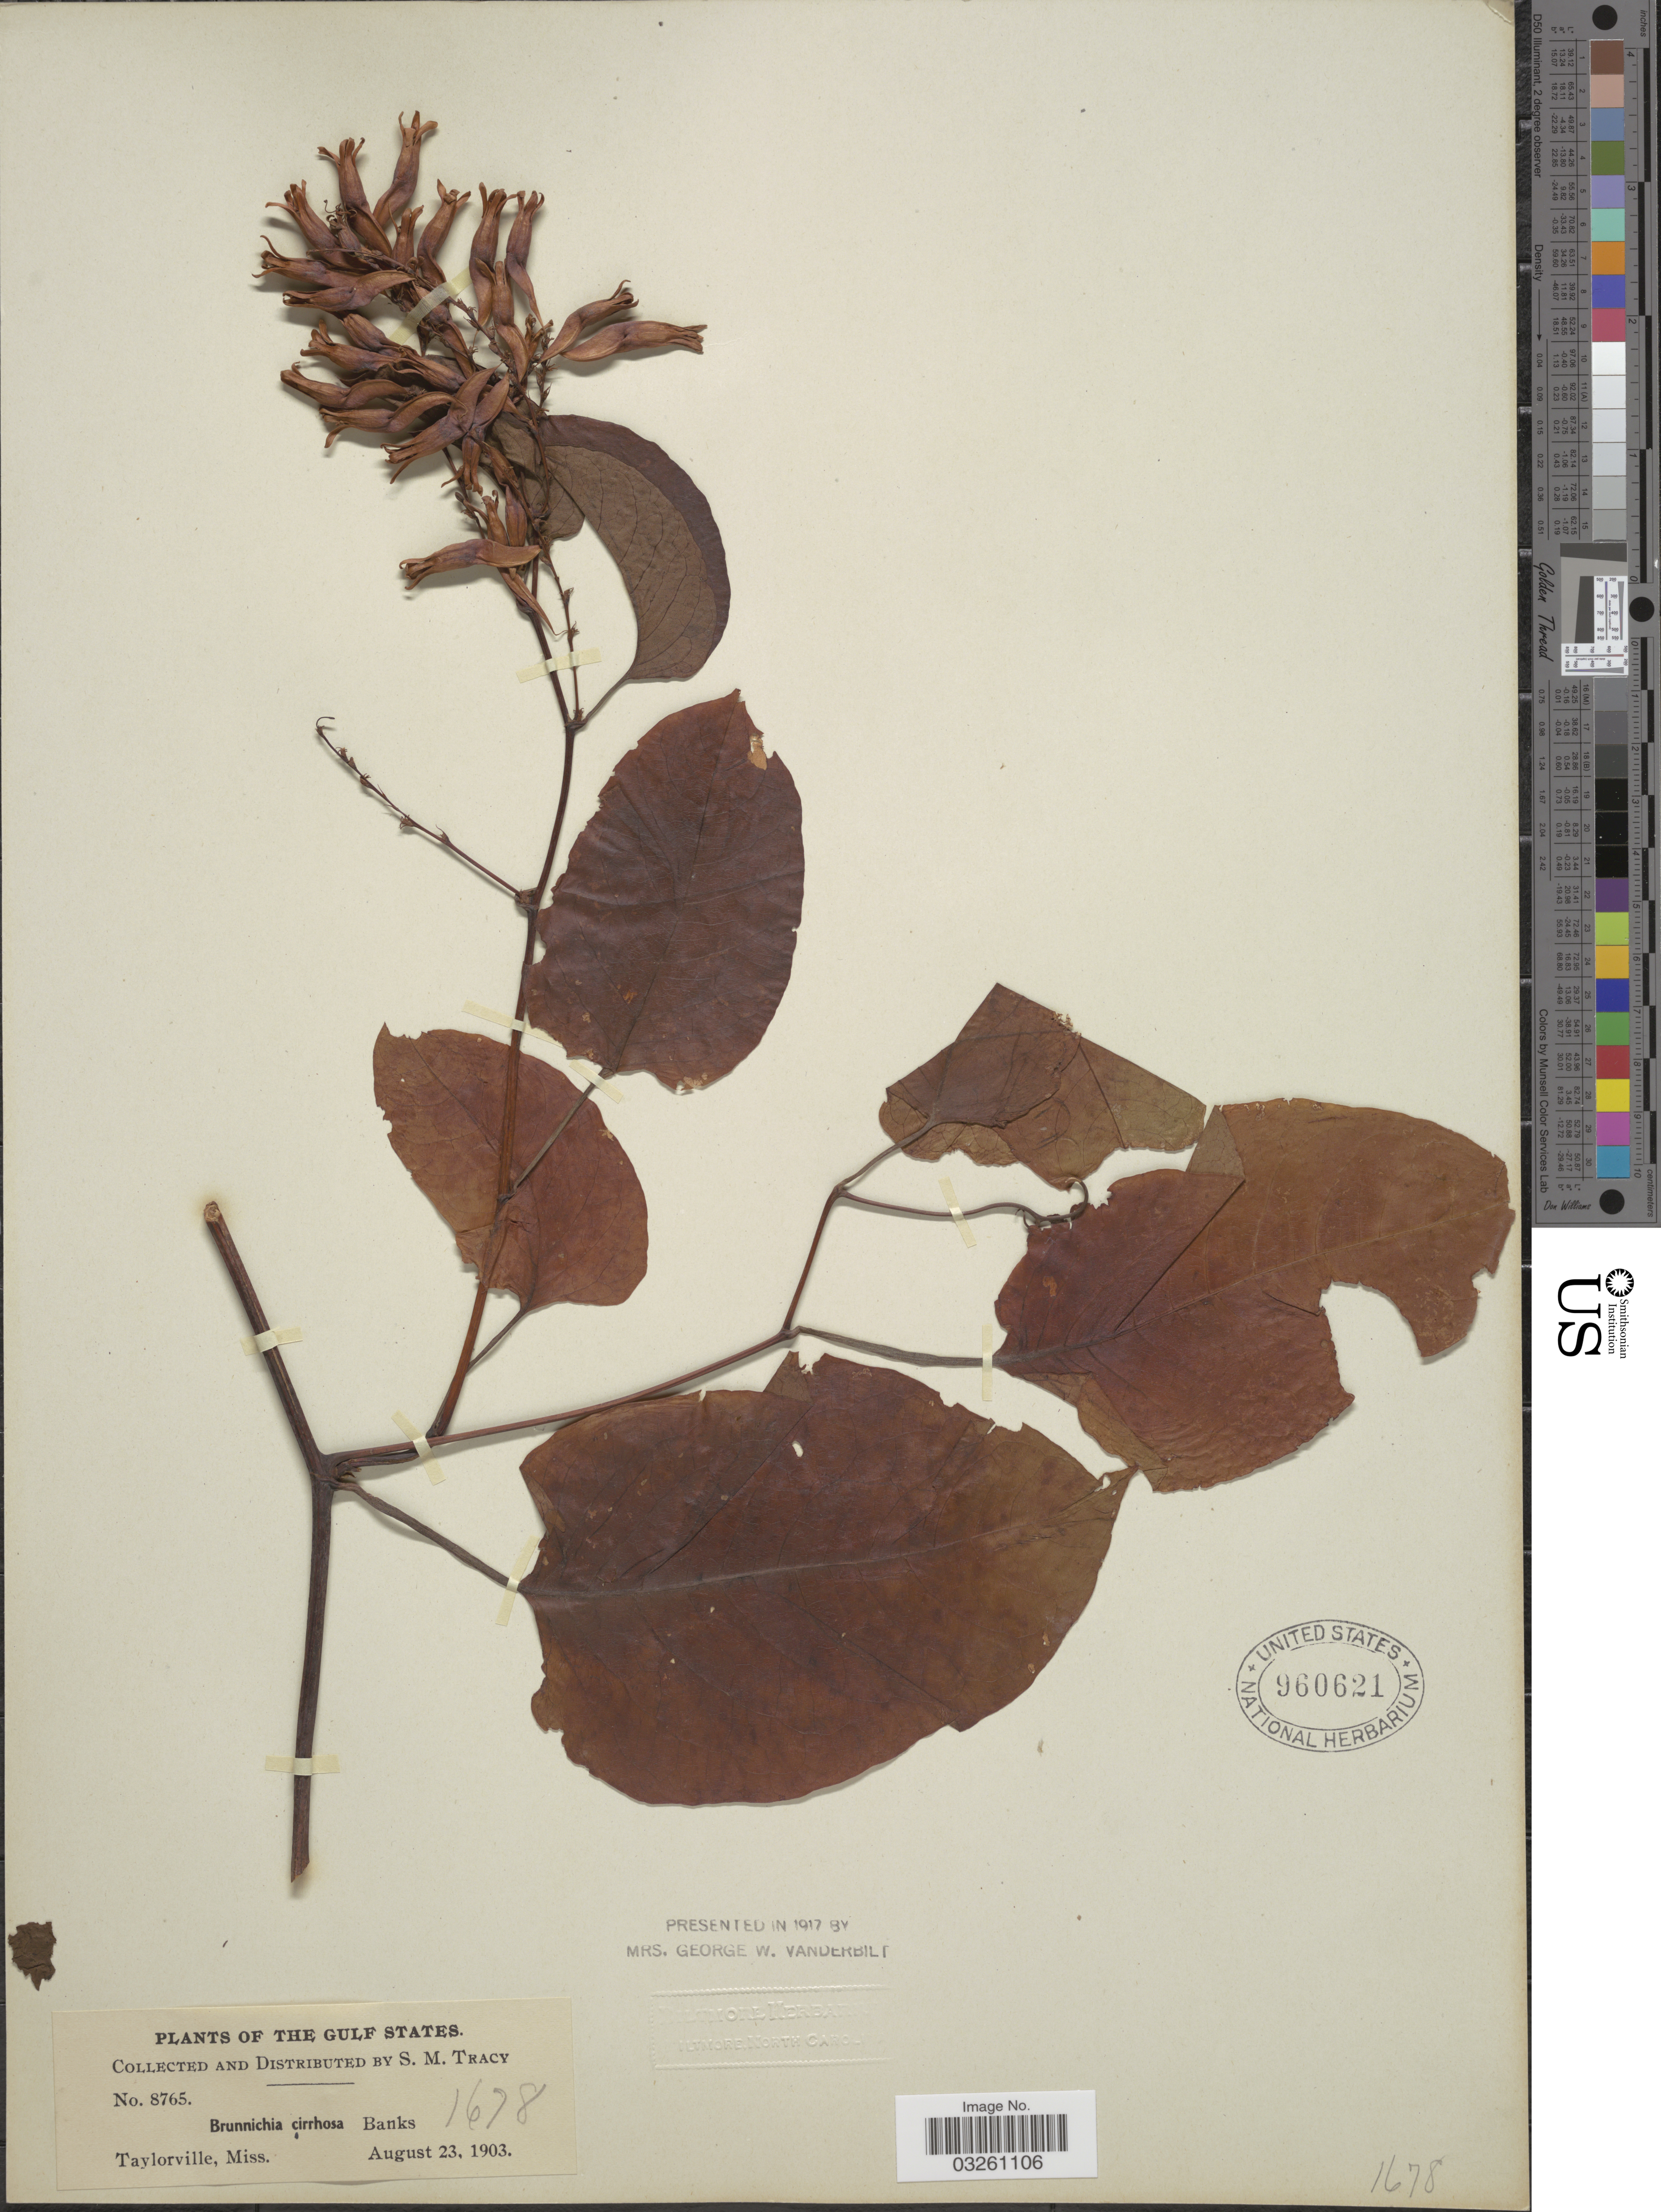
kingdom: Plantae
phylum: Tracheophyta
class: Magnoliopsida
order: Caryophyllales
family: Polygonaceae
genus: Brunnichia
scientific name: Brunnichia cirrhosa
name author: Gaertn.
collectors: S. M. Tracy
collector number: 8765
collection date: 1903-08-23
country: United States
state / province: Mississippi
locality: The Gulf States. Taylorville.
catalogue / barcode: US 960621